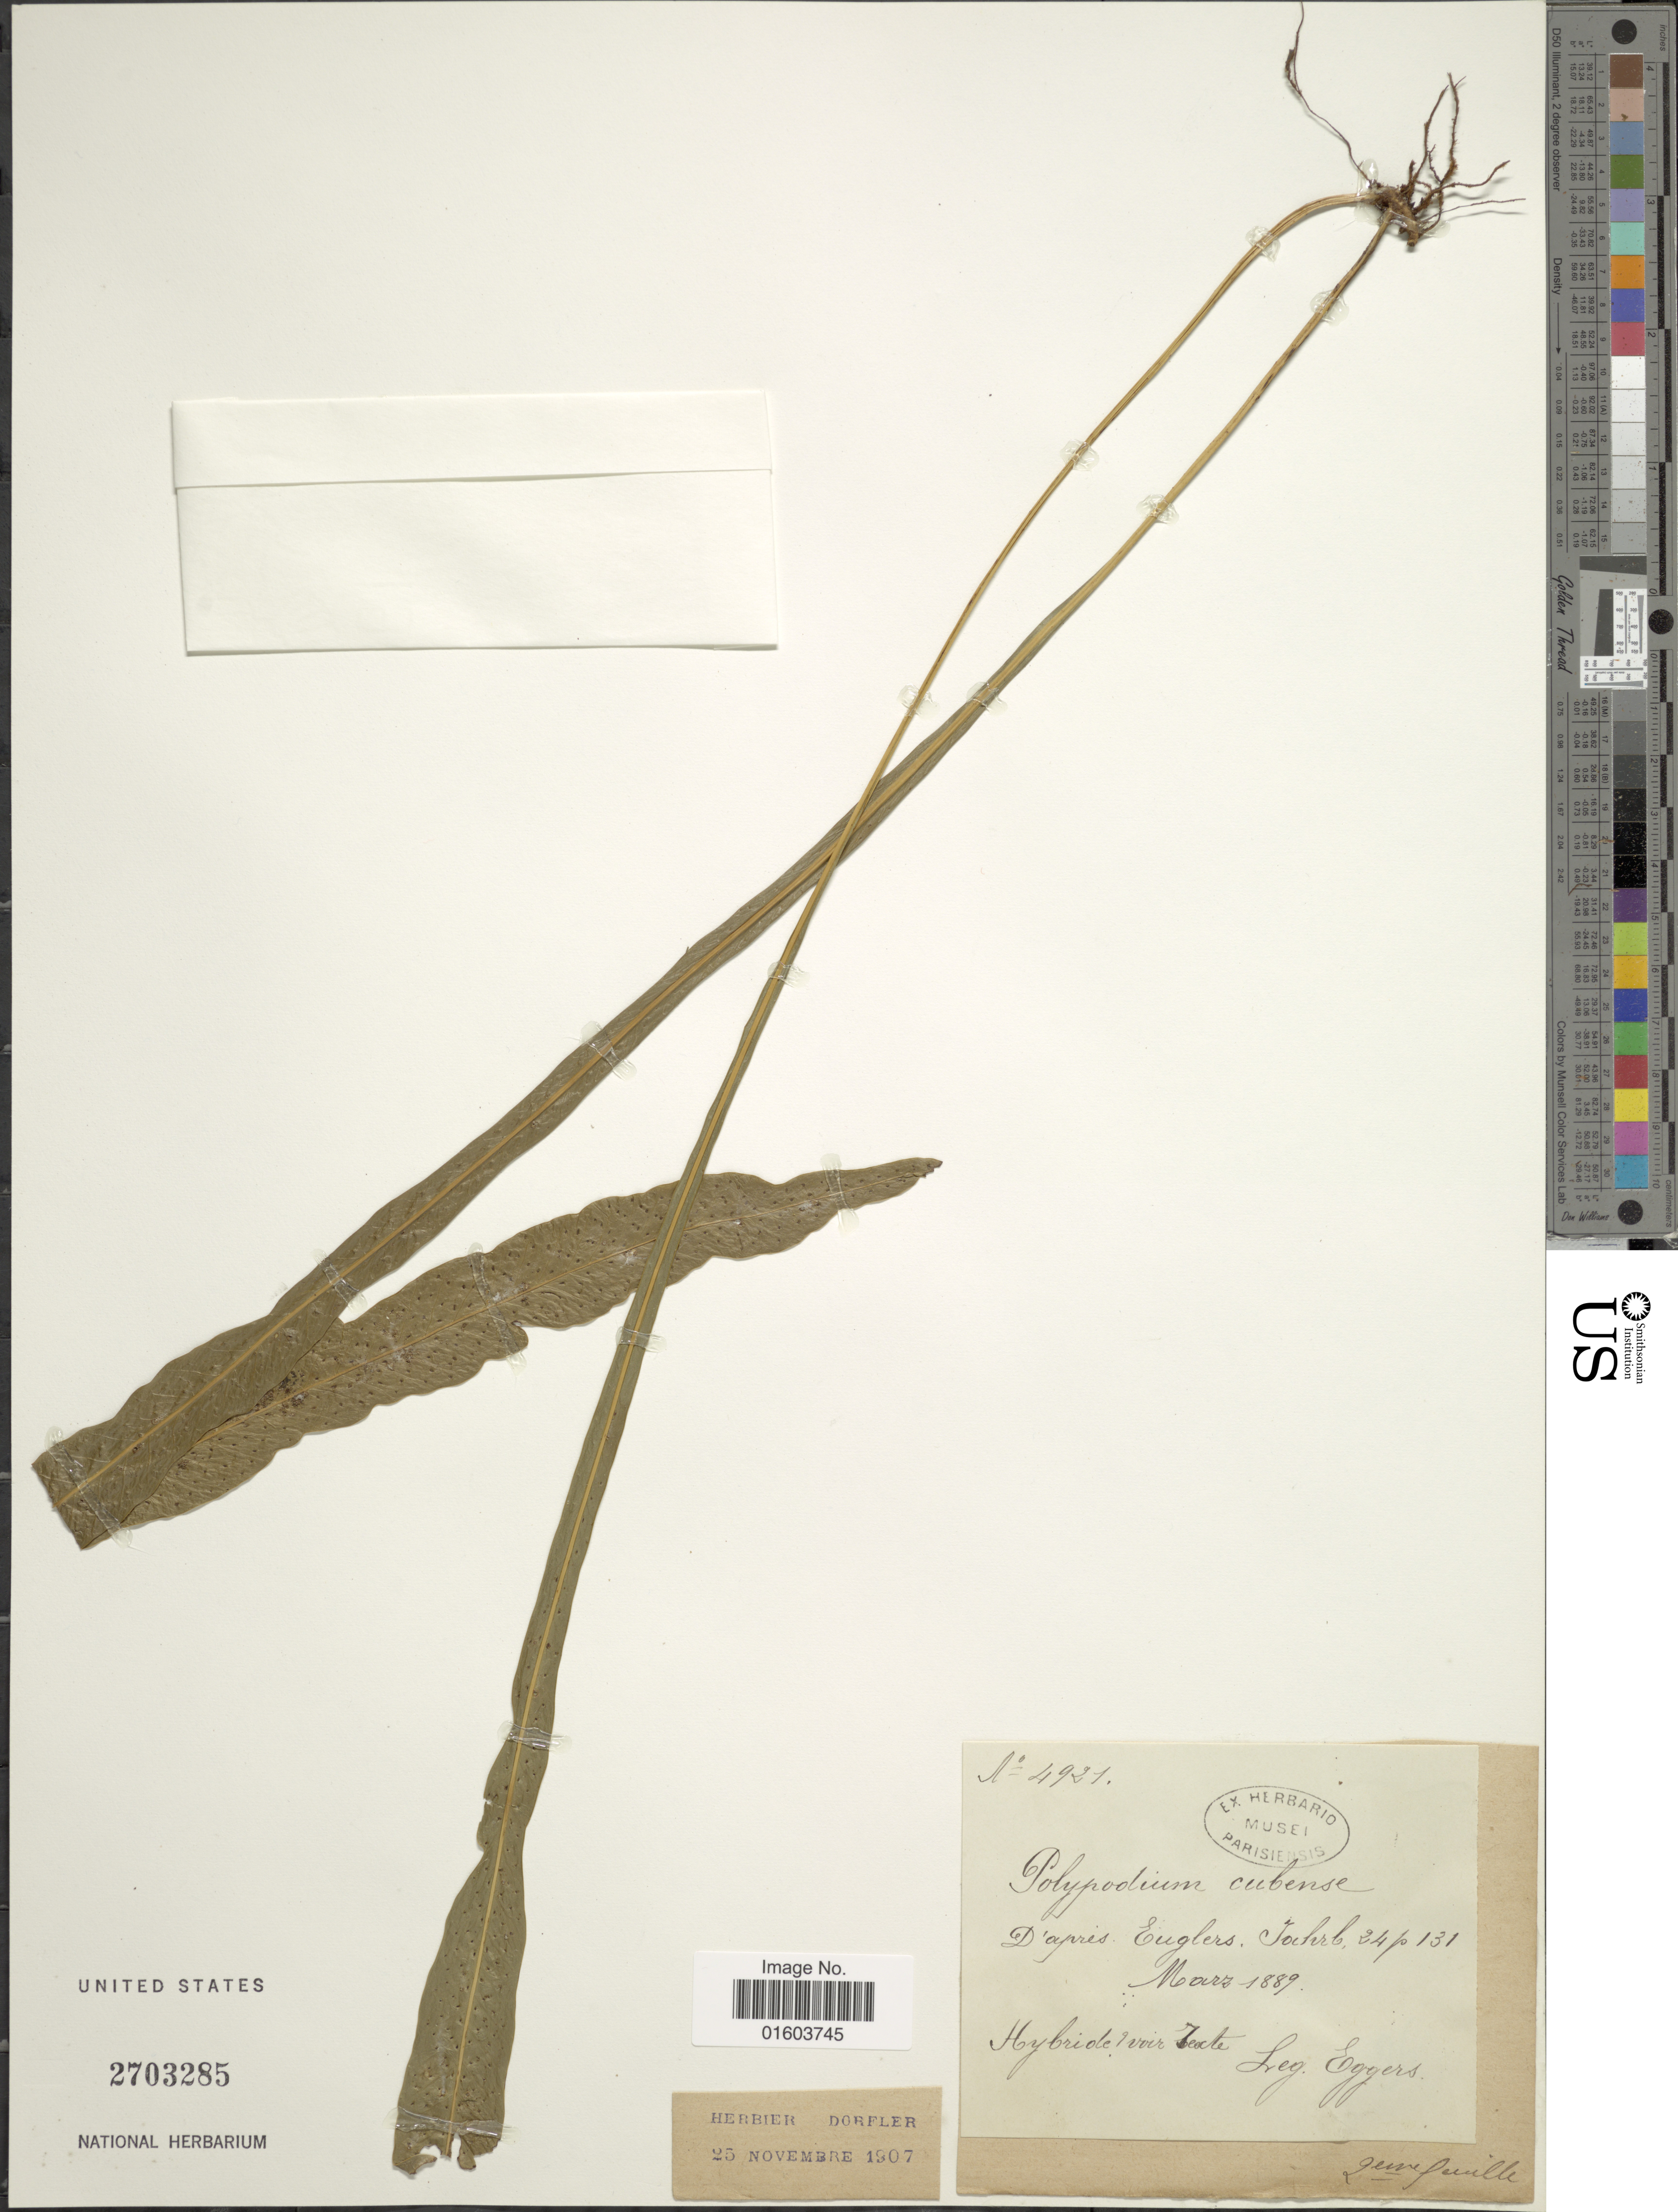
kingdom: Plantae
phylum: Tracheophyta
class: Polypodiopsida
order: Polypodiales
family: Polypodiaceae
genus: Campyloneurum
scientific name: Campyloneurum vexatum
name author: Ching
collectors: -. Eggers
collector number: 4921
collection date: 1889-03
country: Cuba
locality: D'apris Englers. [interpreted]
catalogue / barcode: US 2703285